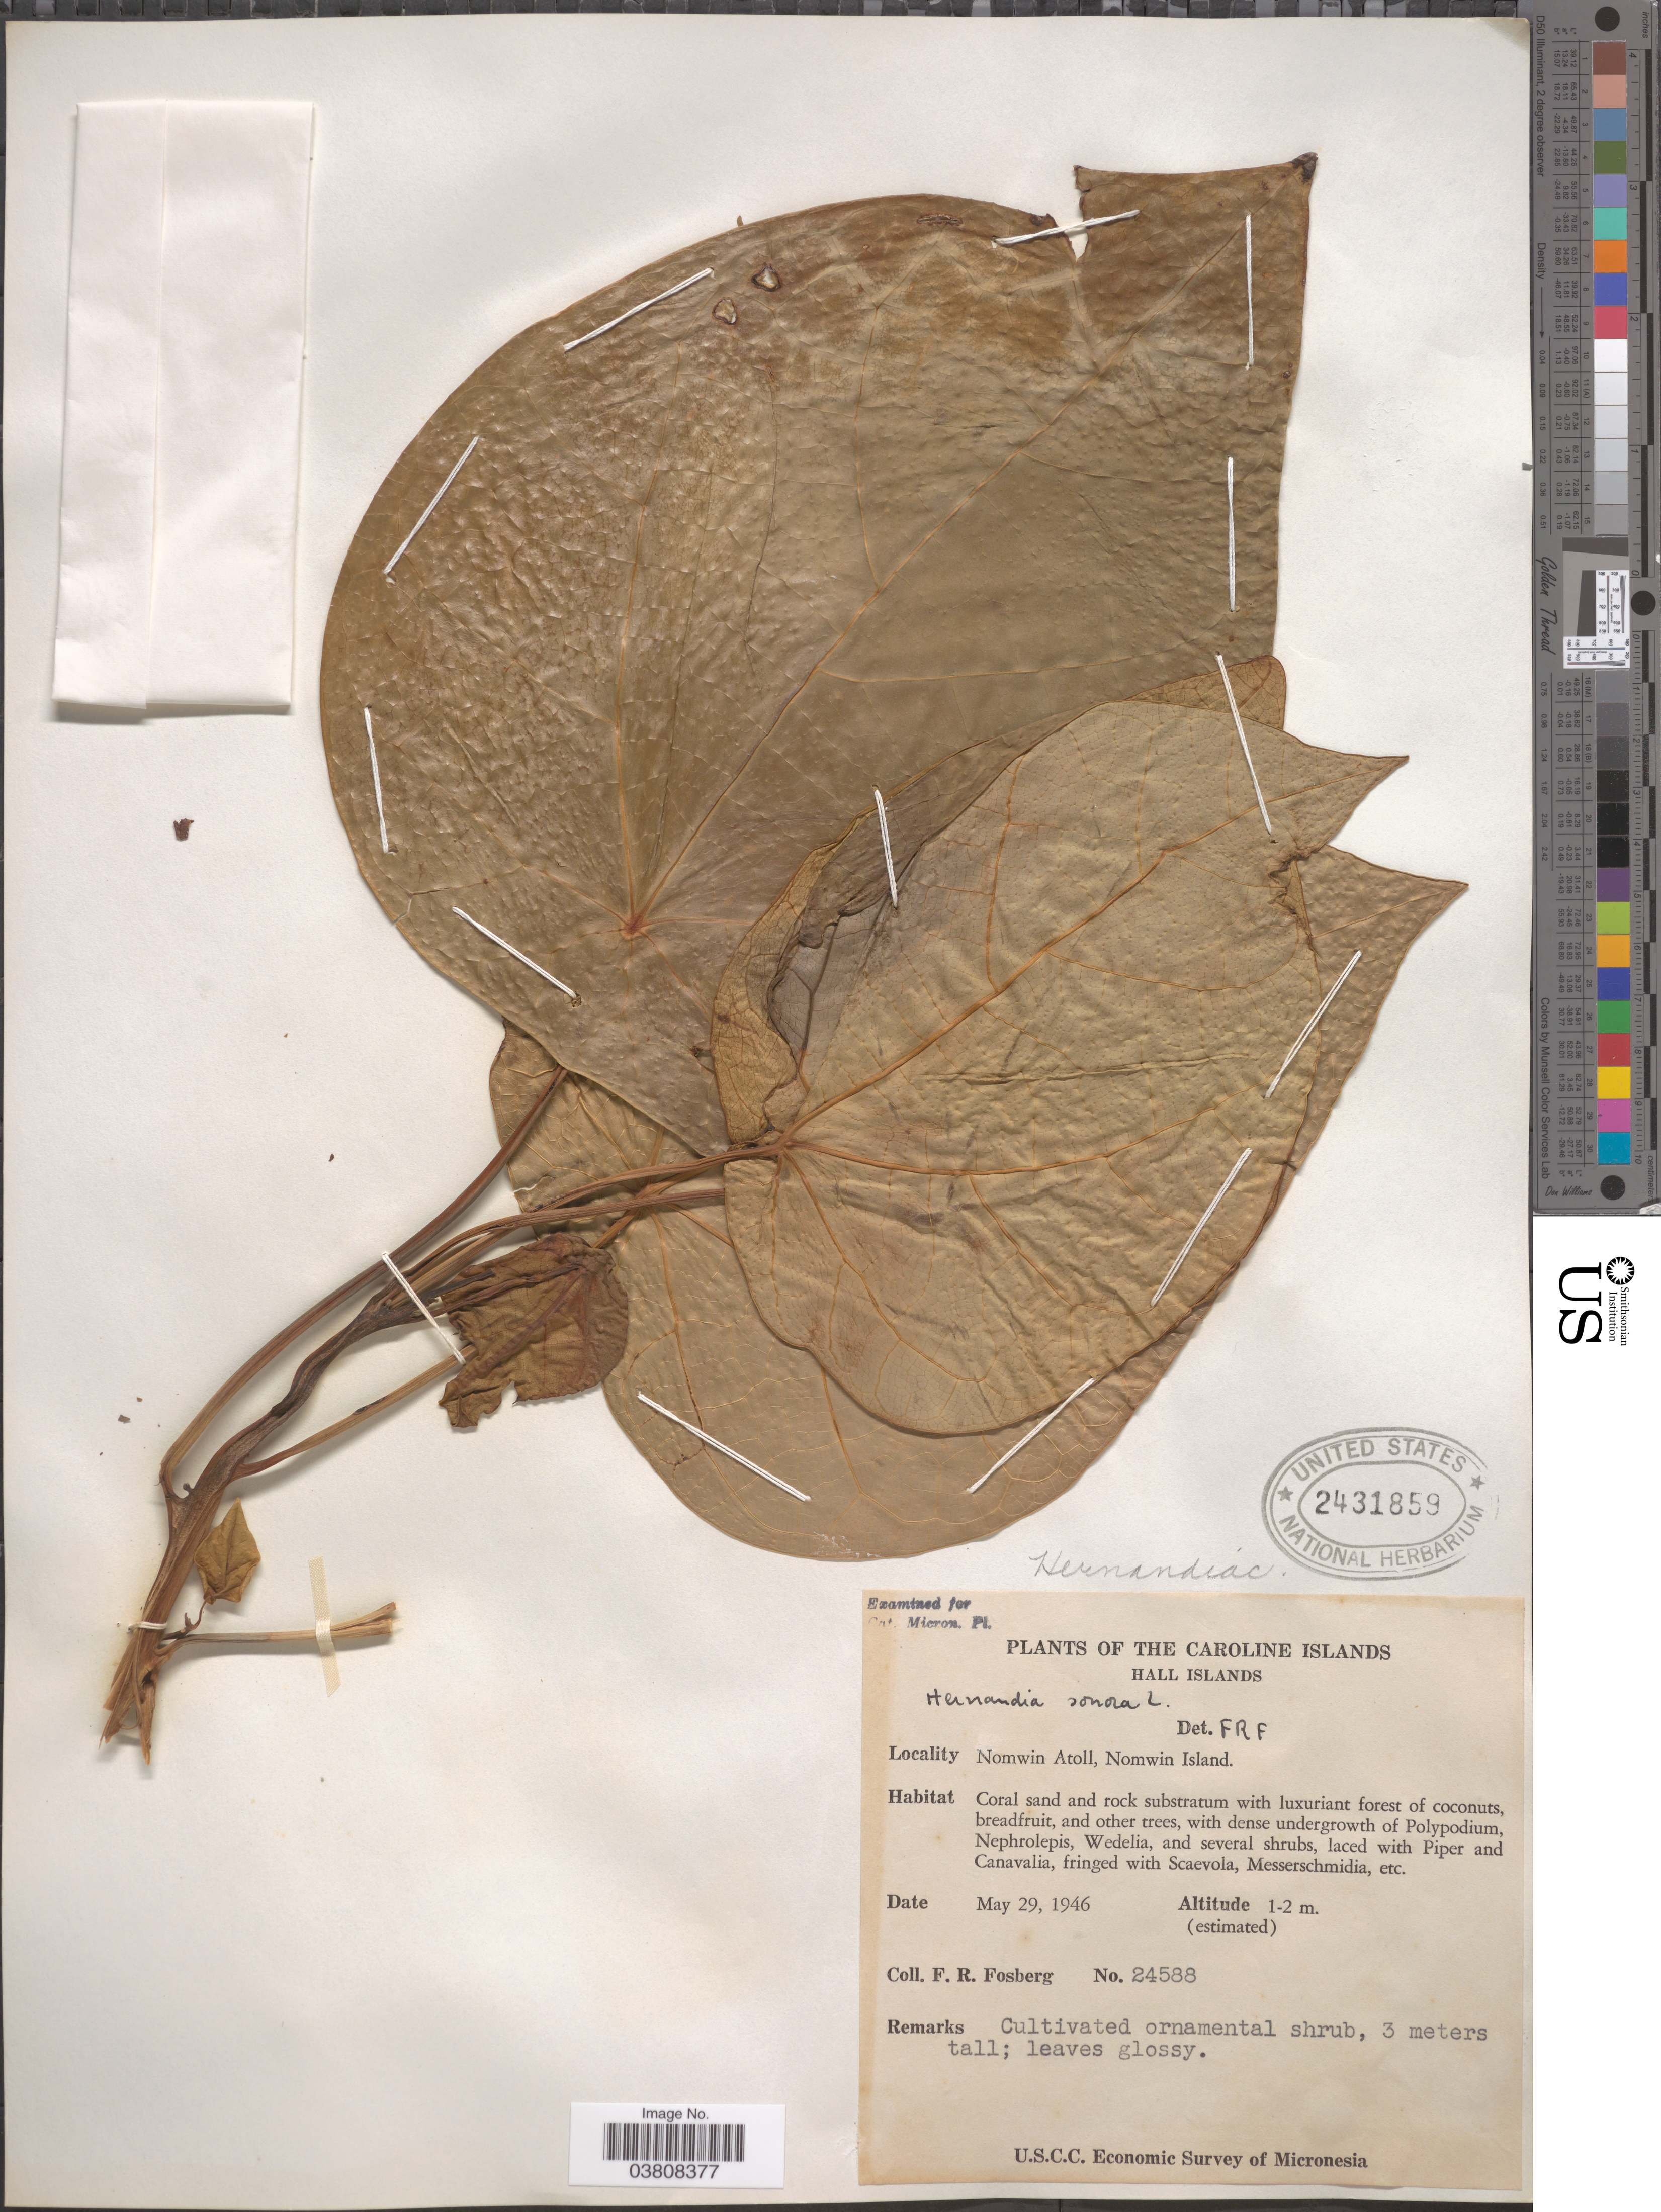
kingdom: Plantae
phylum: Tracheophyta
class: Magnoliopsida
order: Laurales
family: Hernandiaceae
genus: Hernandia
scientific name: Hernandia nymphaeifolia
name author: (C. Presl) Kubitzki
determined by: Strong, Mark T., (BOT), Smithsonian Institution - National Museum of Natural History (UNITED STATES)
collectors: F. R. Fosberg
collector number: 24588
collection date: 1946-05-29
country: Micronesia, Federated States of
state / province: Truk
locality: Caroline Islands. Hall Islands. Nomwin Atoll, Nomwin Island.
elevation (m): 1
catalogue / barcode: US 2431859